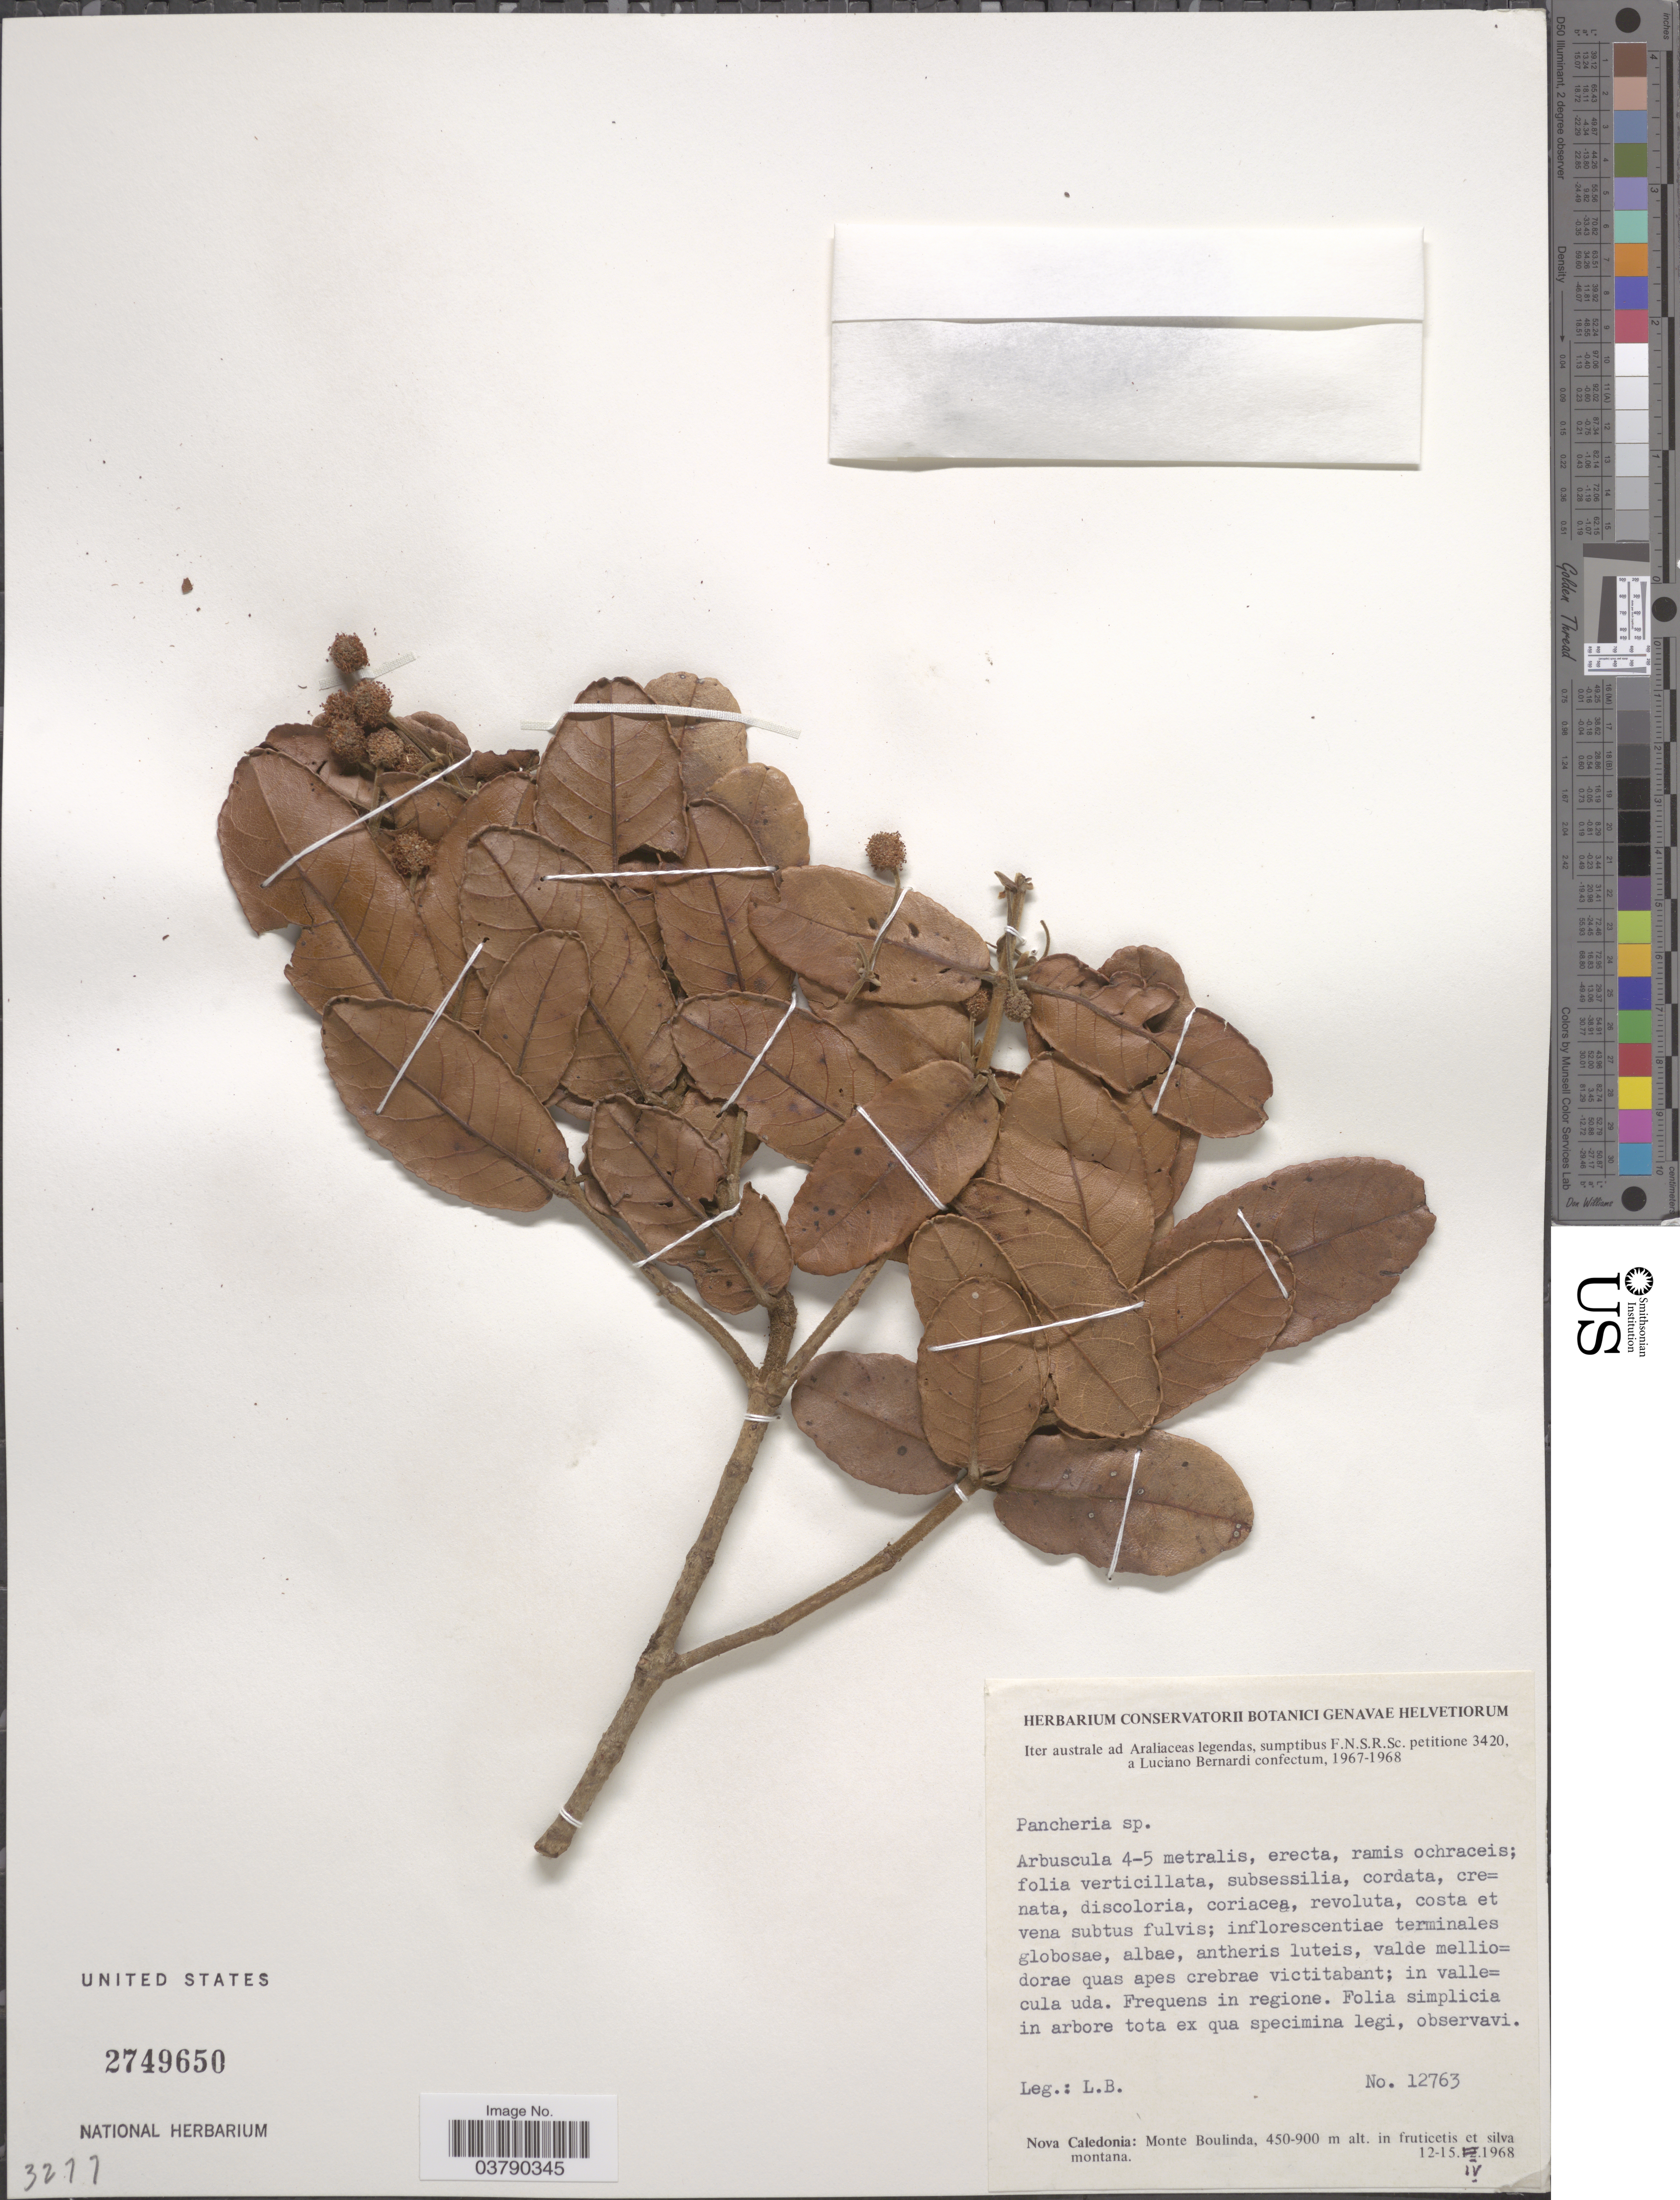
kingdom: Plantae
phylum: Tracheophyta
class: Magnoliopsida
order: Oxalidales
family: Cunoniaceae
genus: Pancheria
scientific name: Pancheria sp.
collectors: L. Bernardi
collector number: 12763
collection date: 1968-04-12/1968-04-15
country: New Caledonia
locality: Nova Caledonia: Monte Boulinda.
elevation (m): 450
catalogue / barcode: US 2749650